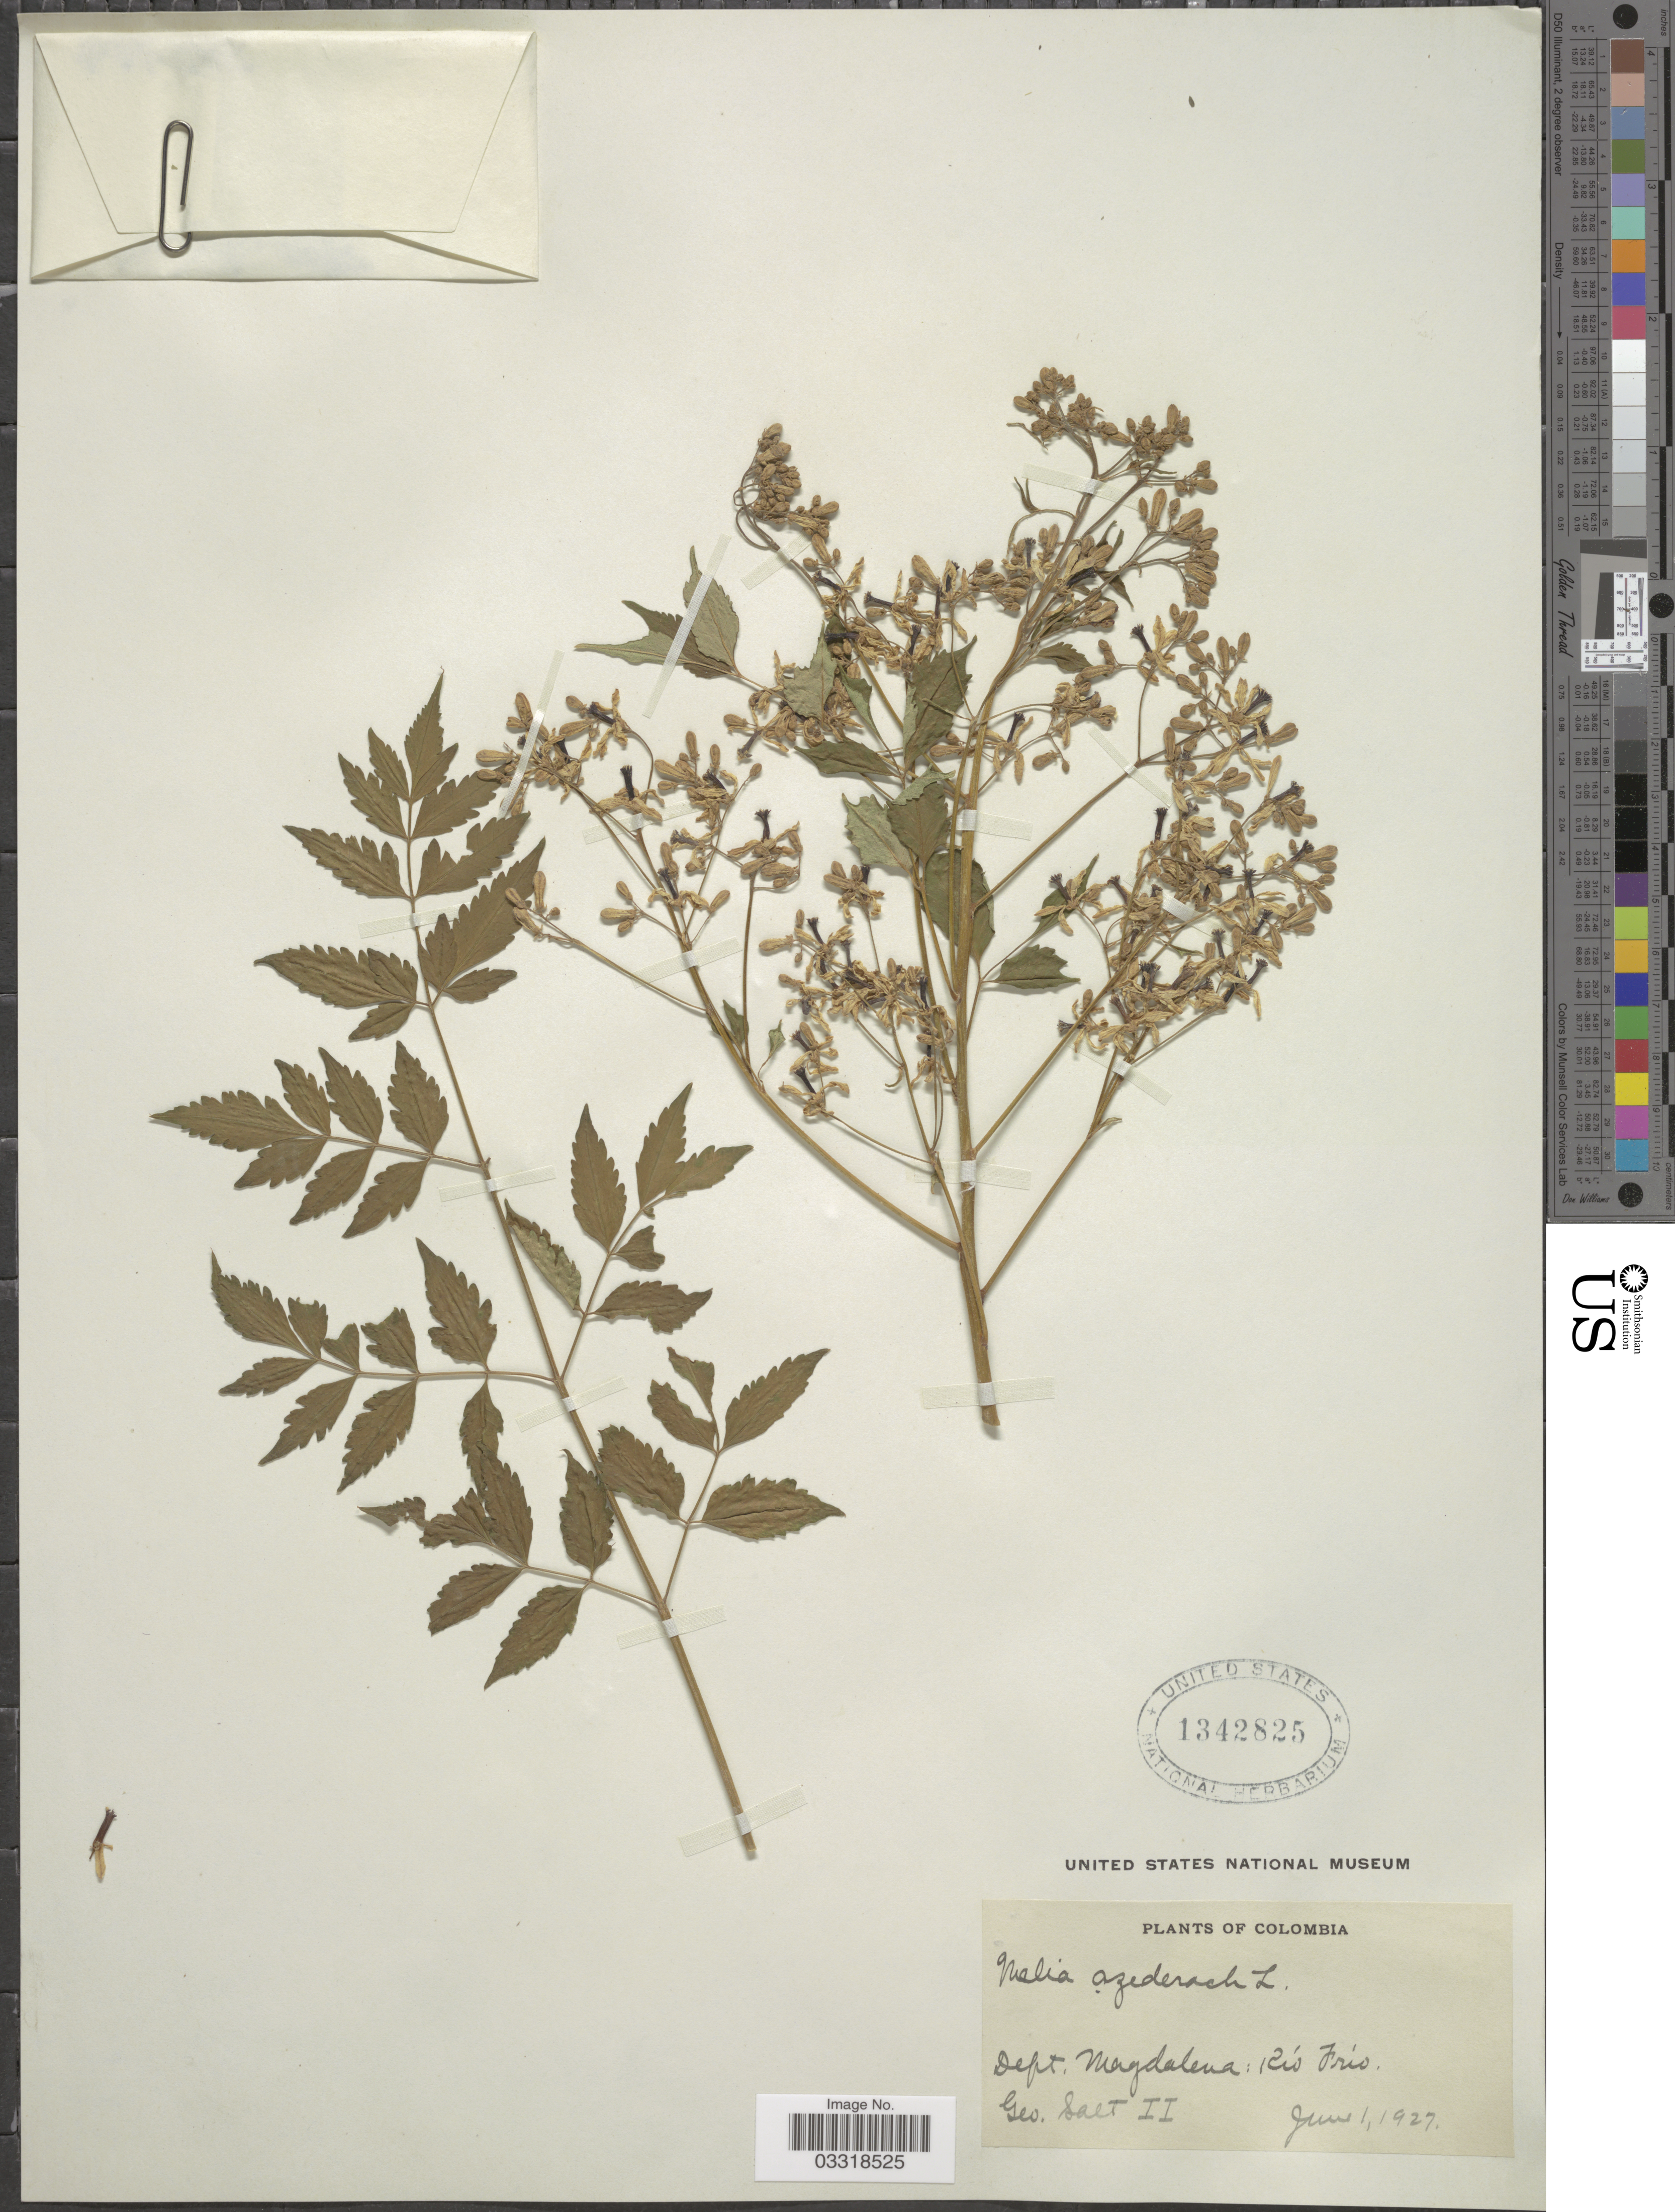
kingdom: Plantae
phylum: Tracheophyta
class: Magnoliopsida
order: Sapindales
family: Meliaceae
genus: Melia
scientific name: Melia azedarach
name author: L.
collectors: G. Salt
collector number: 11*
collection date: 1927-06-01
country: Colombia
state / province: Magdalena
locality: Dept. Magdalena: Río Frío.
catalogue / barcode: US 1342825